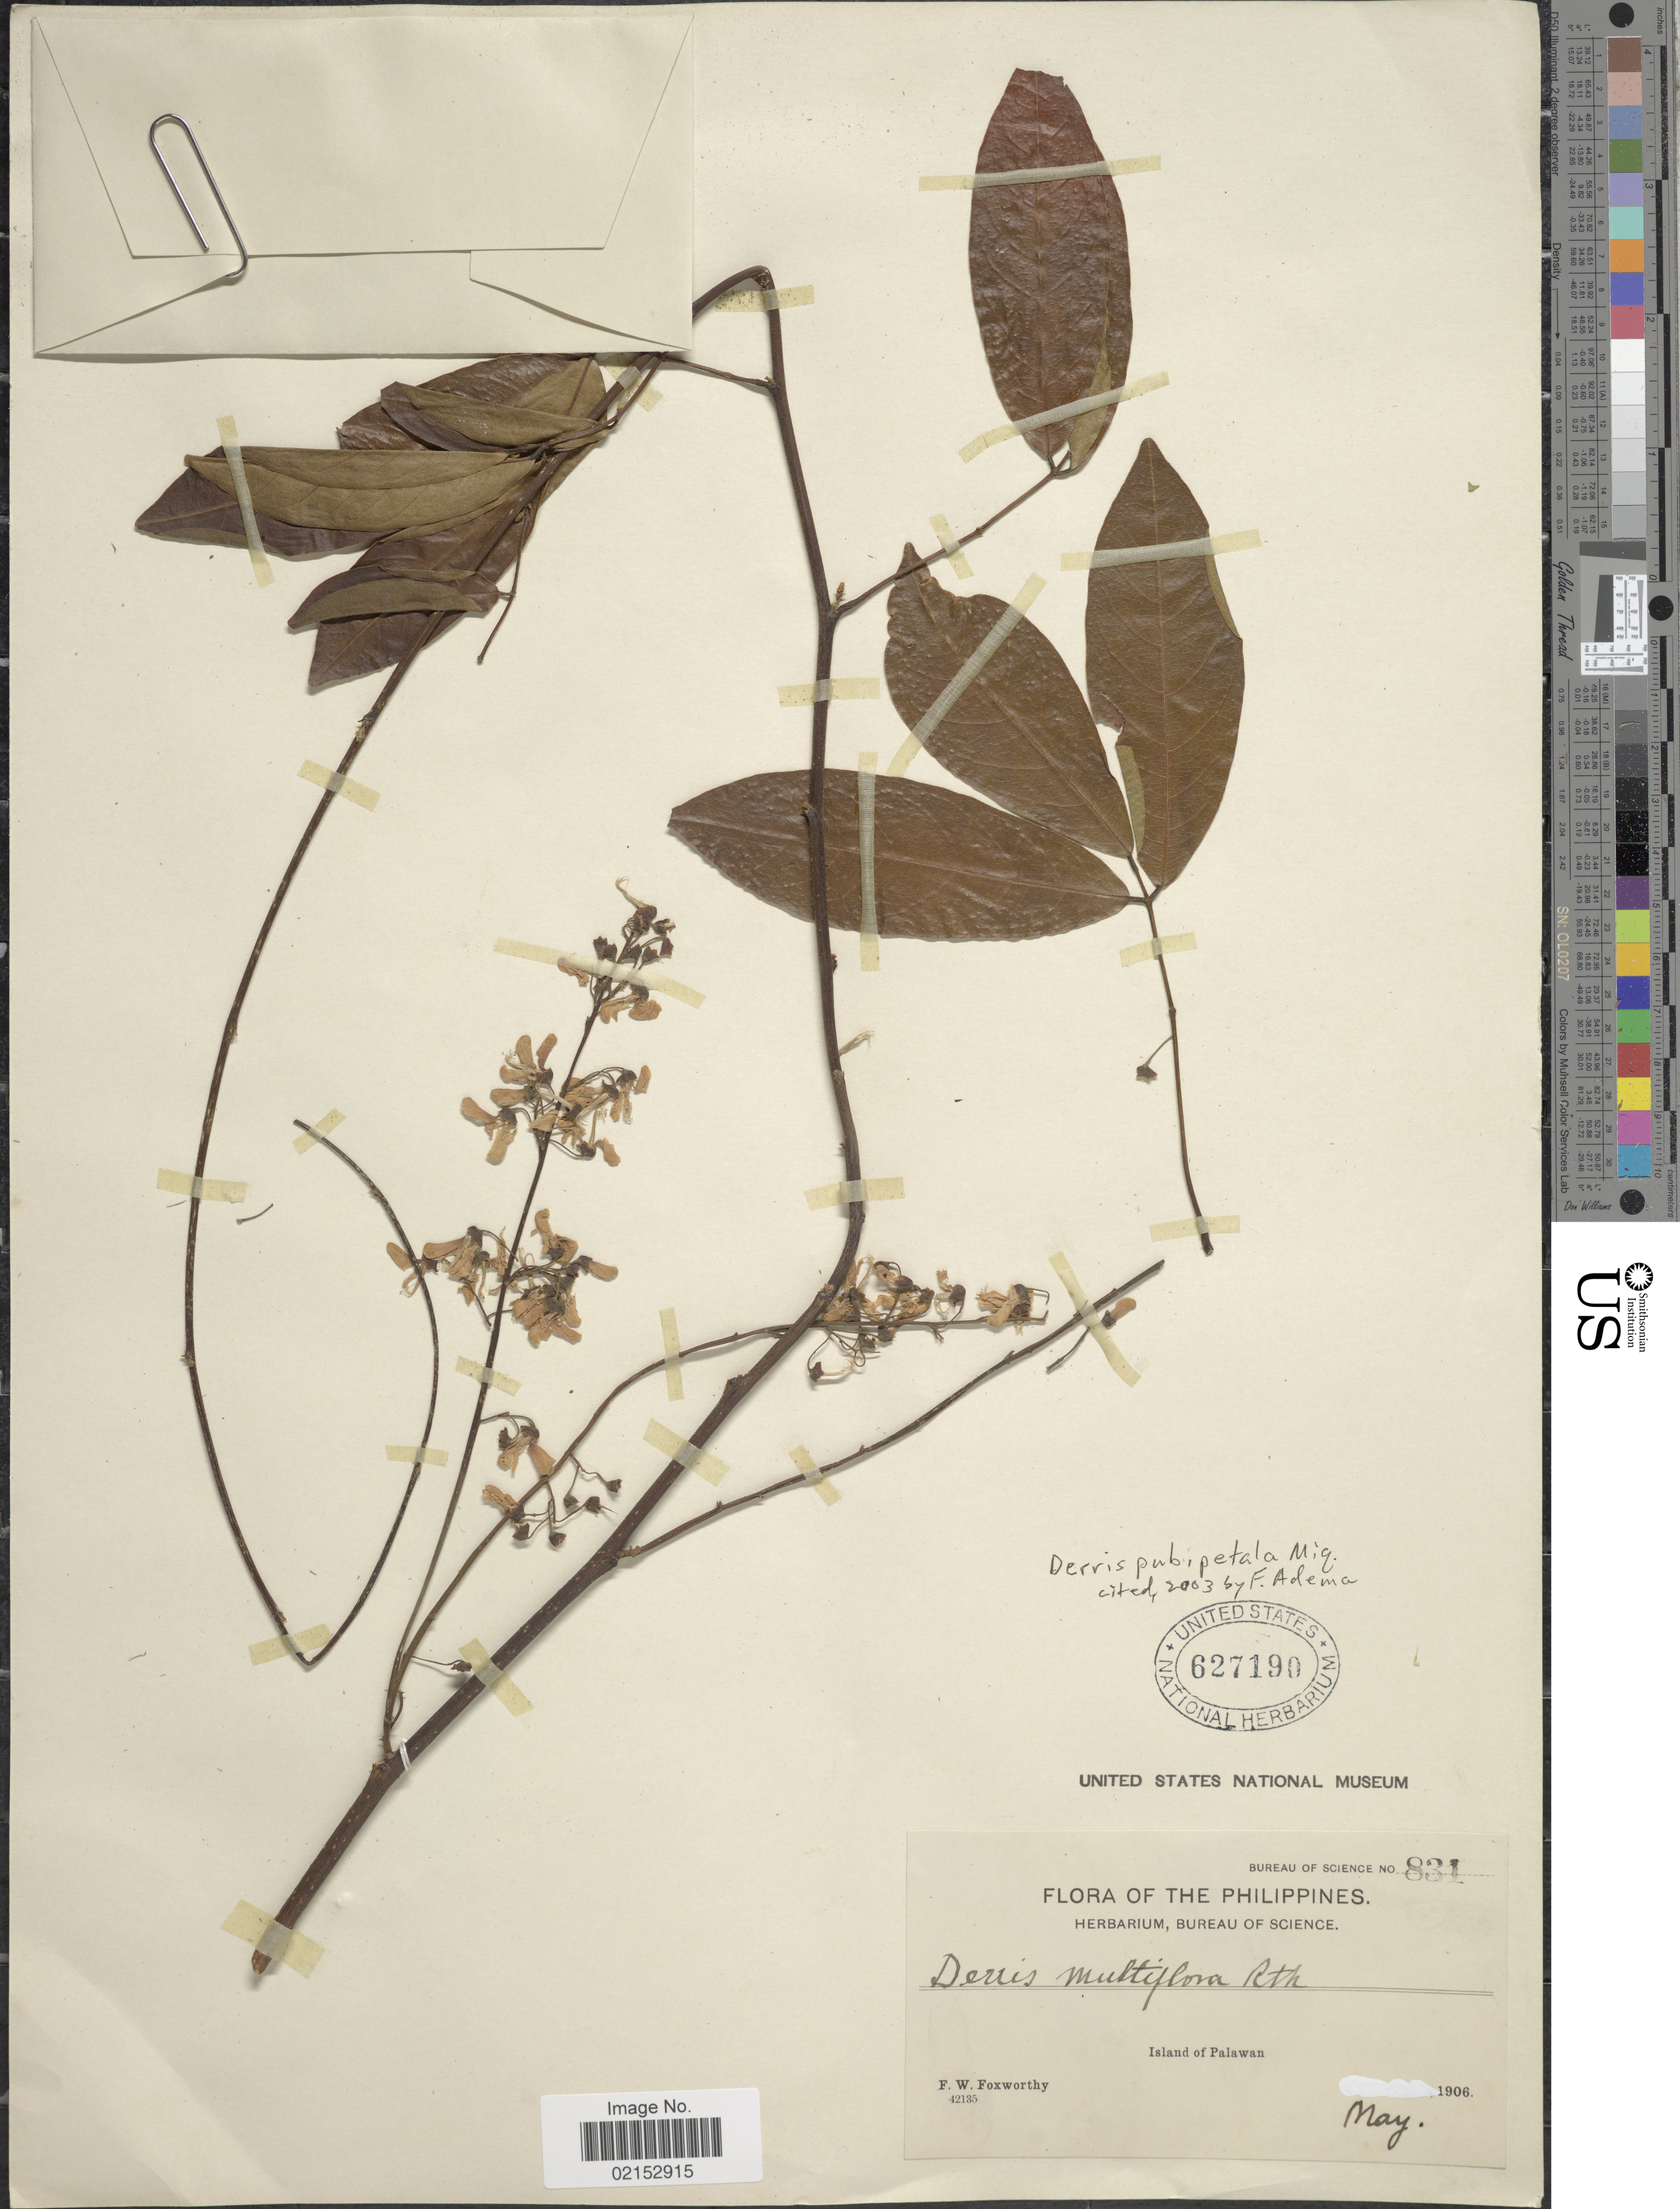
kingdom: Plantae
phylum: Tracheophyta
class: Magnoliopsida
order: Fabales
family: Fabaceae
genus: Derris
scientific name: Derris pubipetala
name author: Miq.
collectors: F. W. Foxworthy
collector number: Bureau of Science 831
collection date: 1906-05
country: Philippines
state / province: Mimaropa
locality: Island of Palawan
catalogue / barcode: US 627190